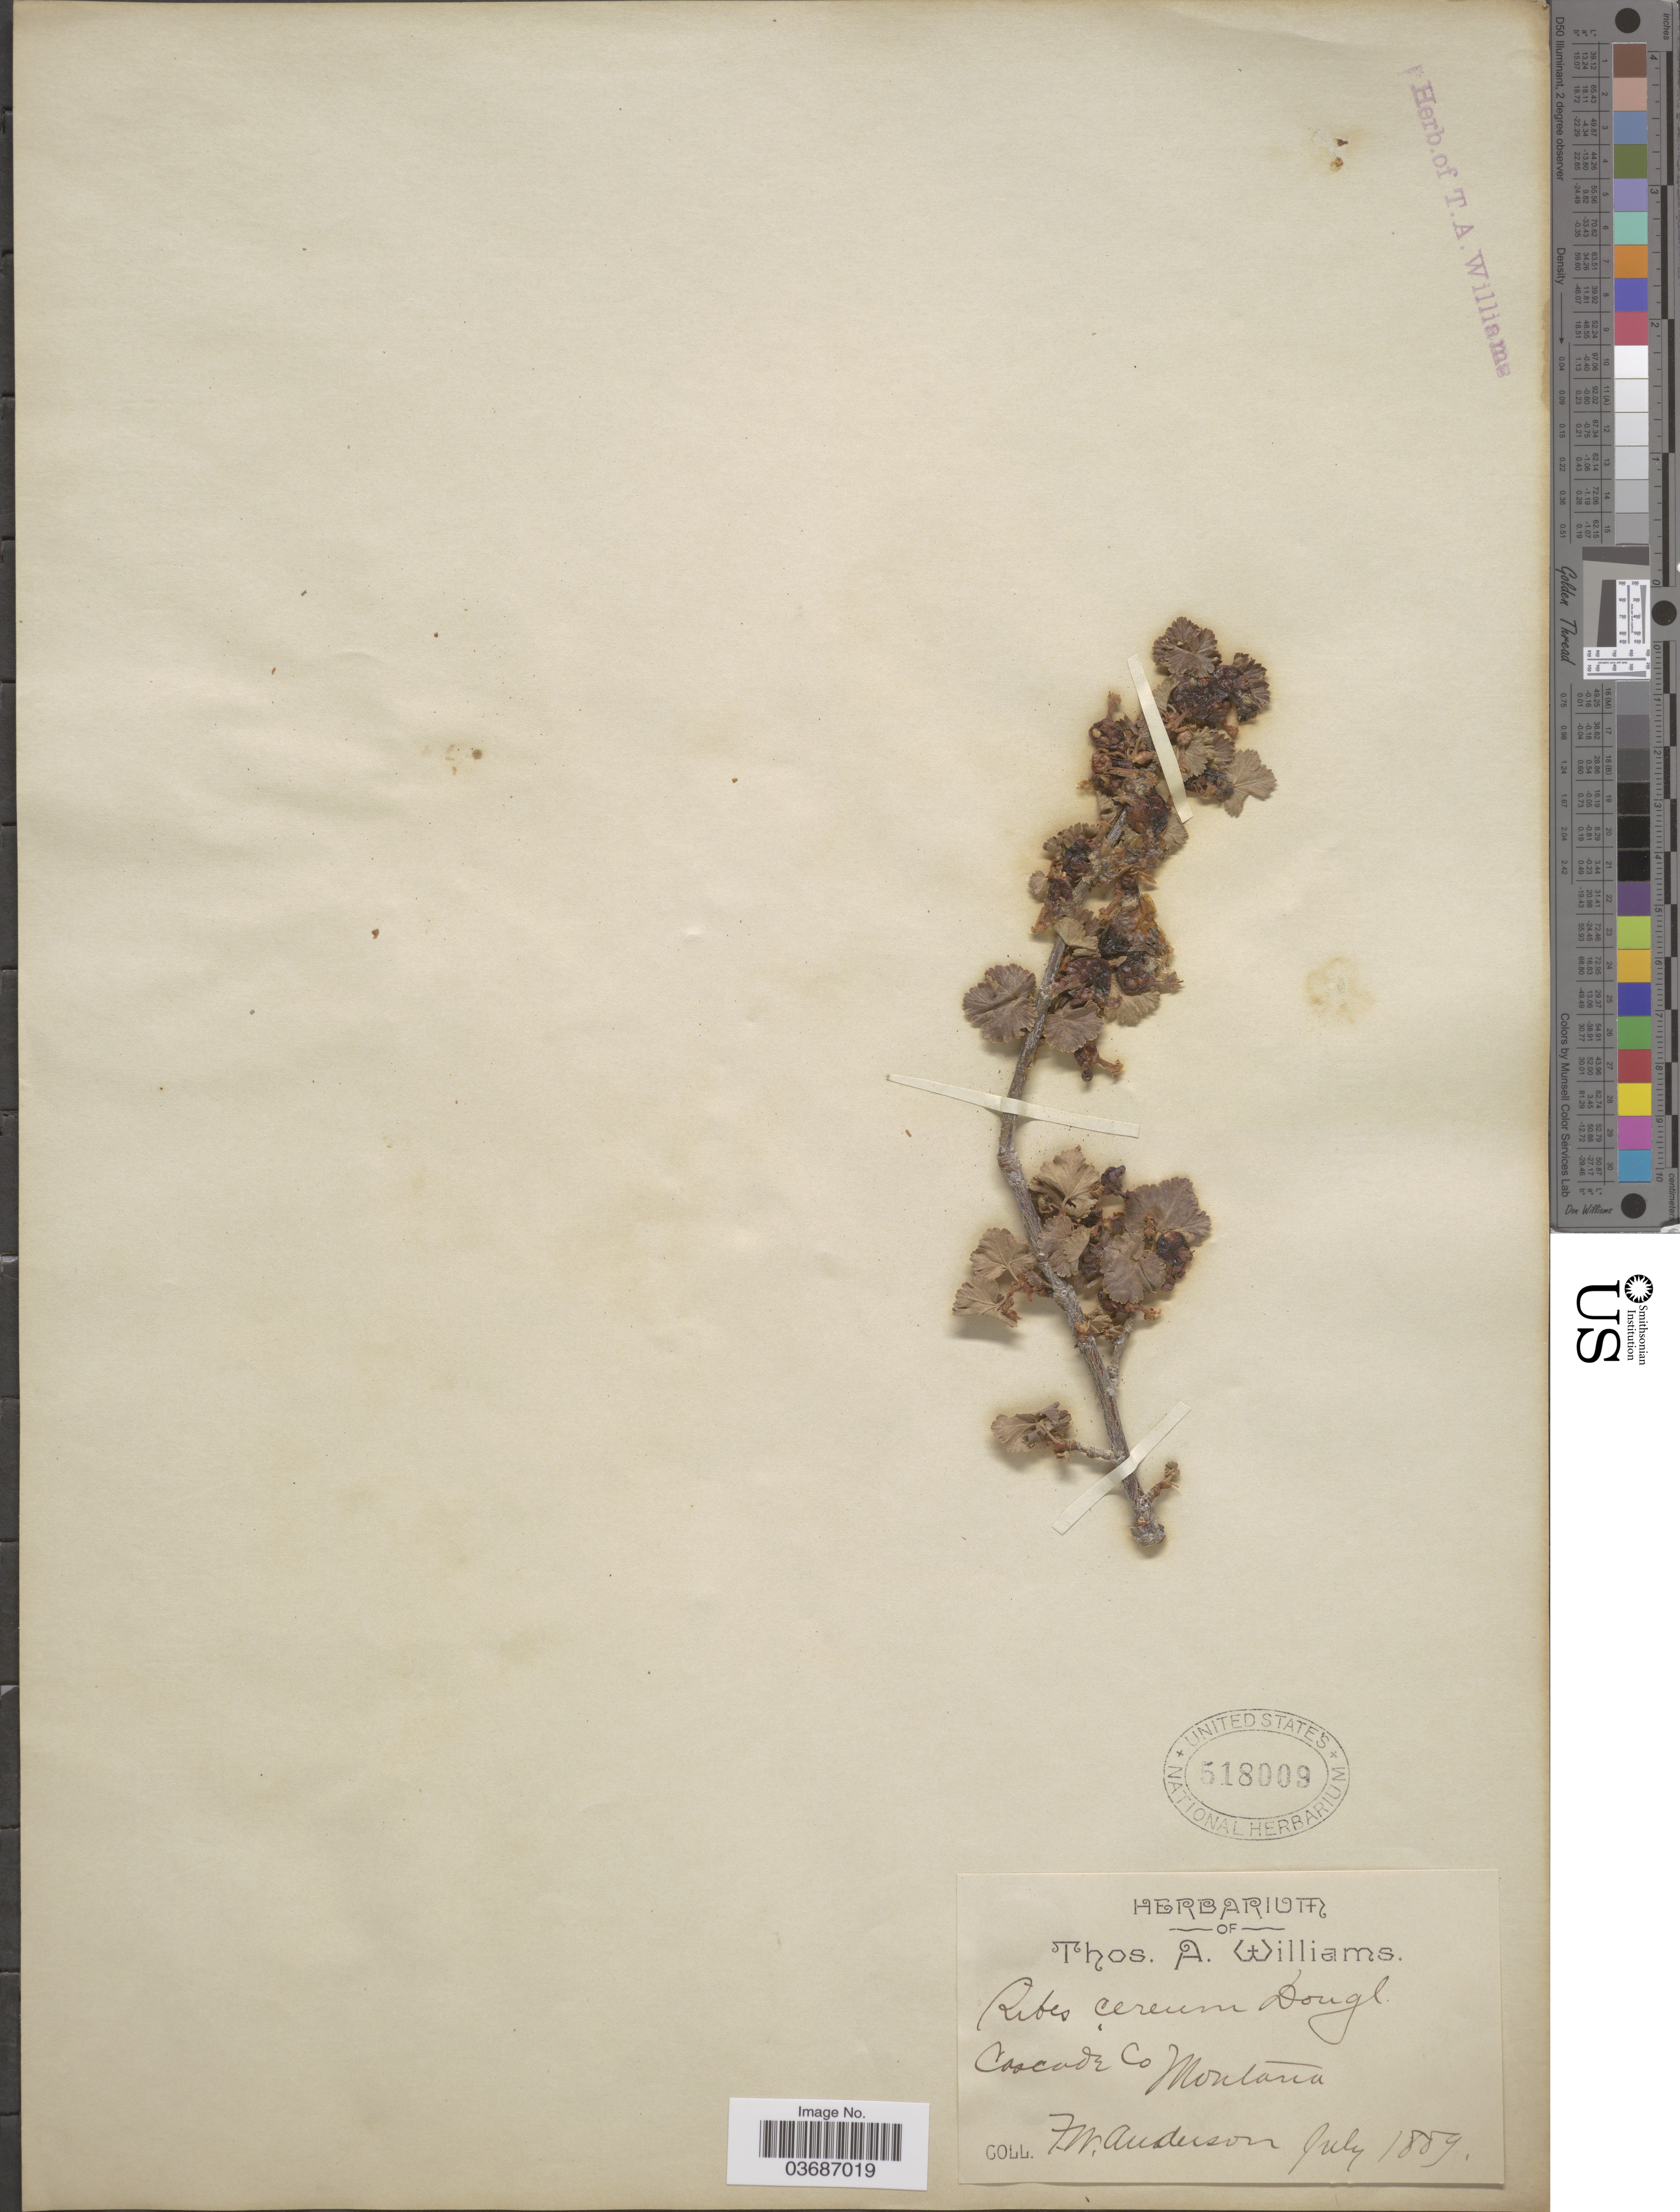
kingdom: Plantae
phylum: Tracheophyta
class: Magnoliopsida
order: Saxifragales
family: Grossulariaceae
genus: Ribes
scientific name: Ribes cereum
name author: Douglas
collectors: F. W. Anderson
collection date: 1889-07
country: United States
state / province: Montana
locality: Cascade Co.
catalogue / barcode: US 518009